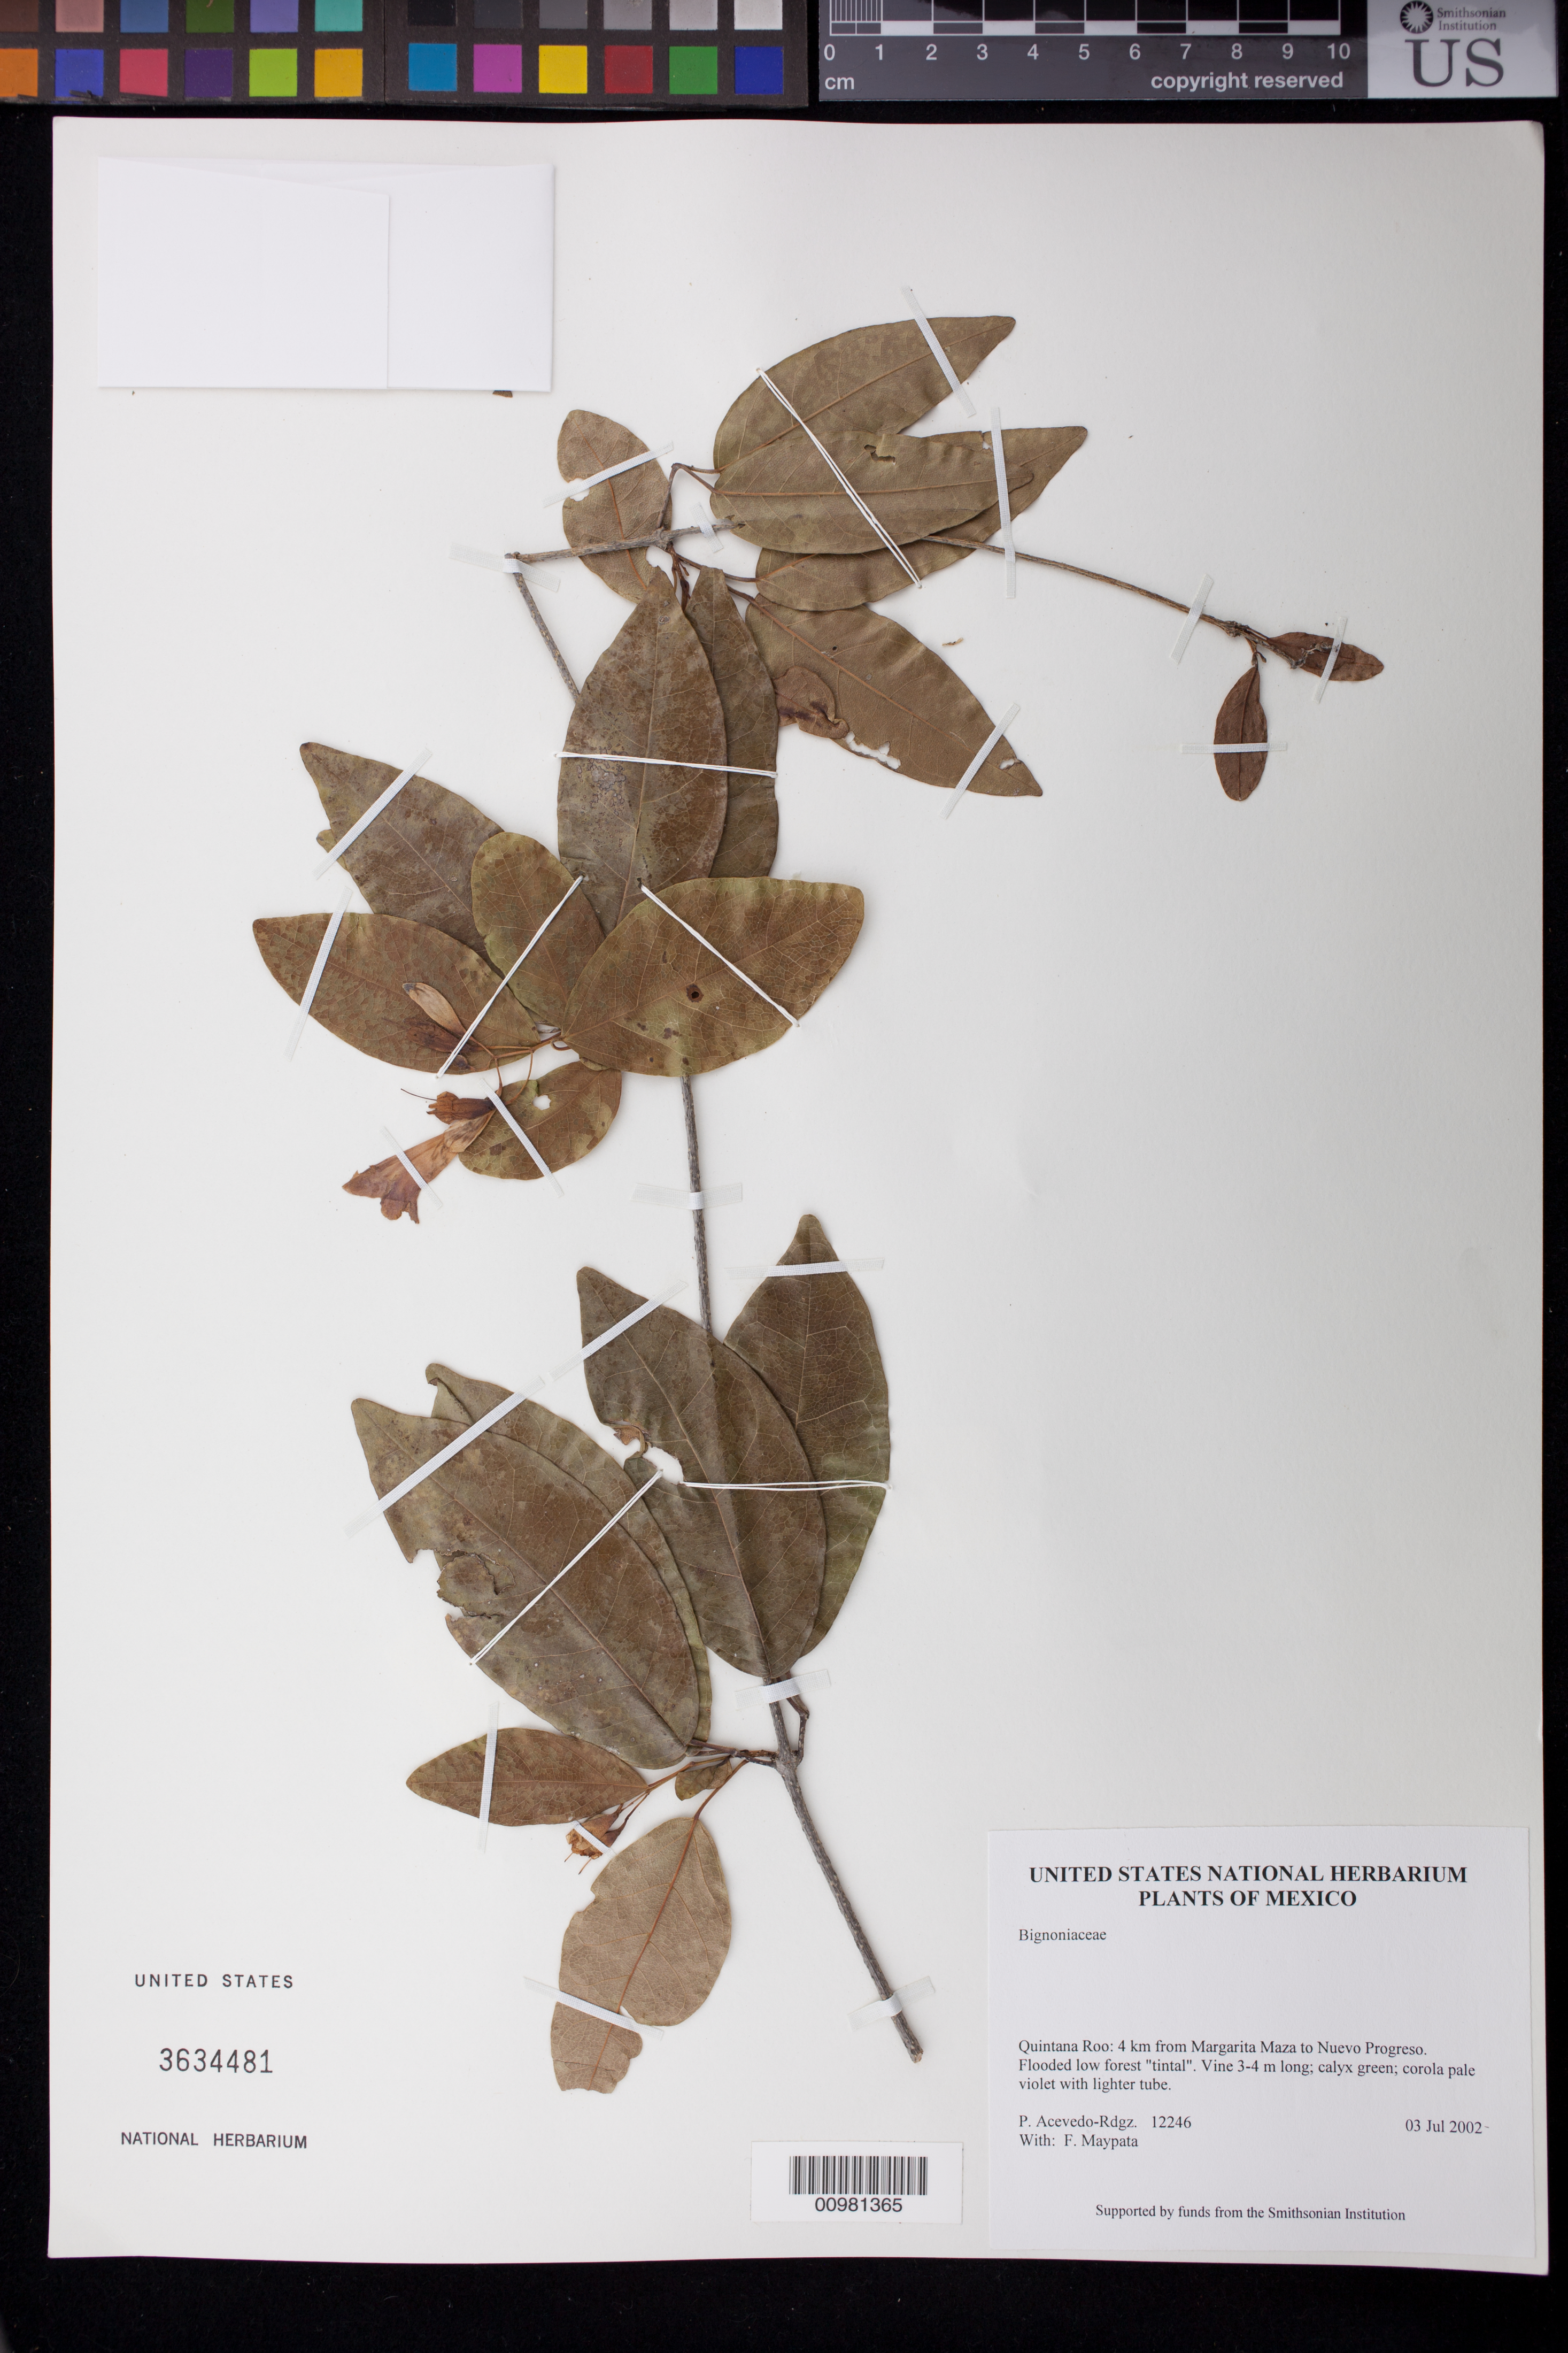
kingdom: Plantae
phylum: Tracheophyta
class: Magnoliopsida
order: Lamiales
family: Bignoniaceae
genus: Fridericia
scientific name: Fridericia podopogon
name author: (DC.) L.G. Lohmann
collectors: P. Acevedo-Rodr. & F. Maypata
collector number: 12246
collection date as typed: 03 Jul 2002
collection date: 2002-07-03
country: Mexico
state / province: Quintana Roo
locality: Quintana Roo: 4 km from Margarita Maza to Nuevo Progreso.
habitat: Flooded low forest "tintal".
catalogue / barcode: US 3634481